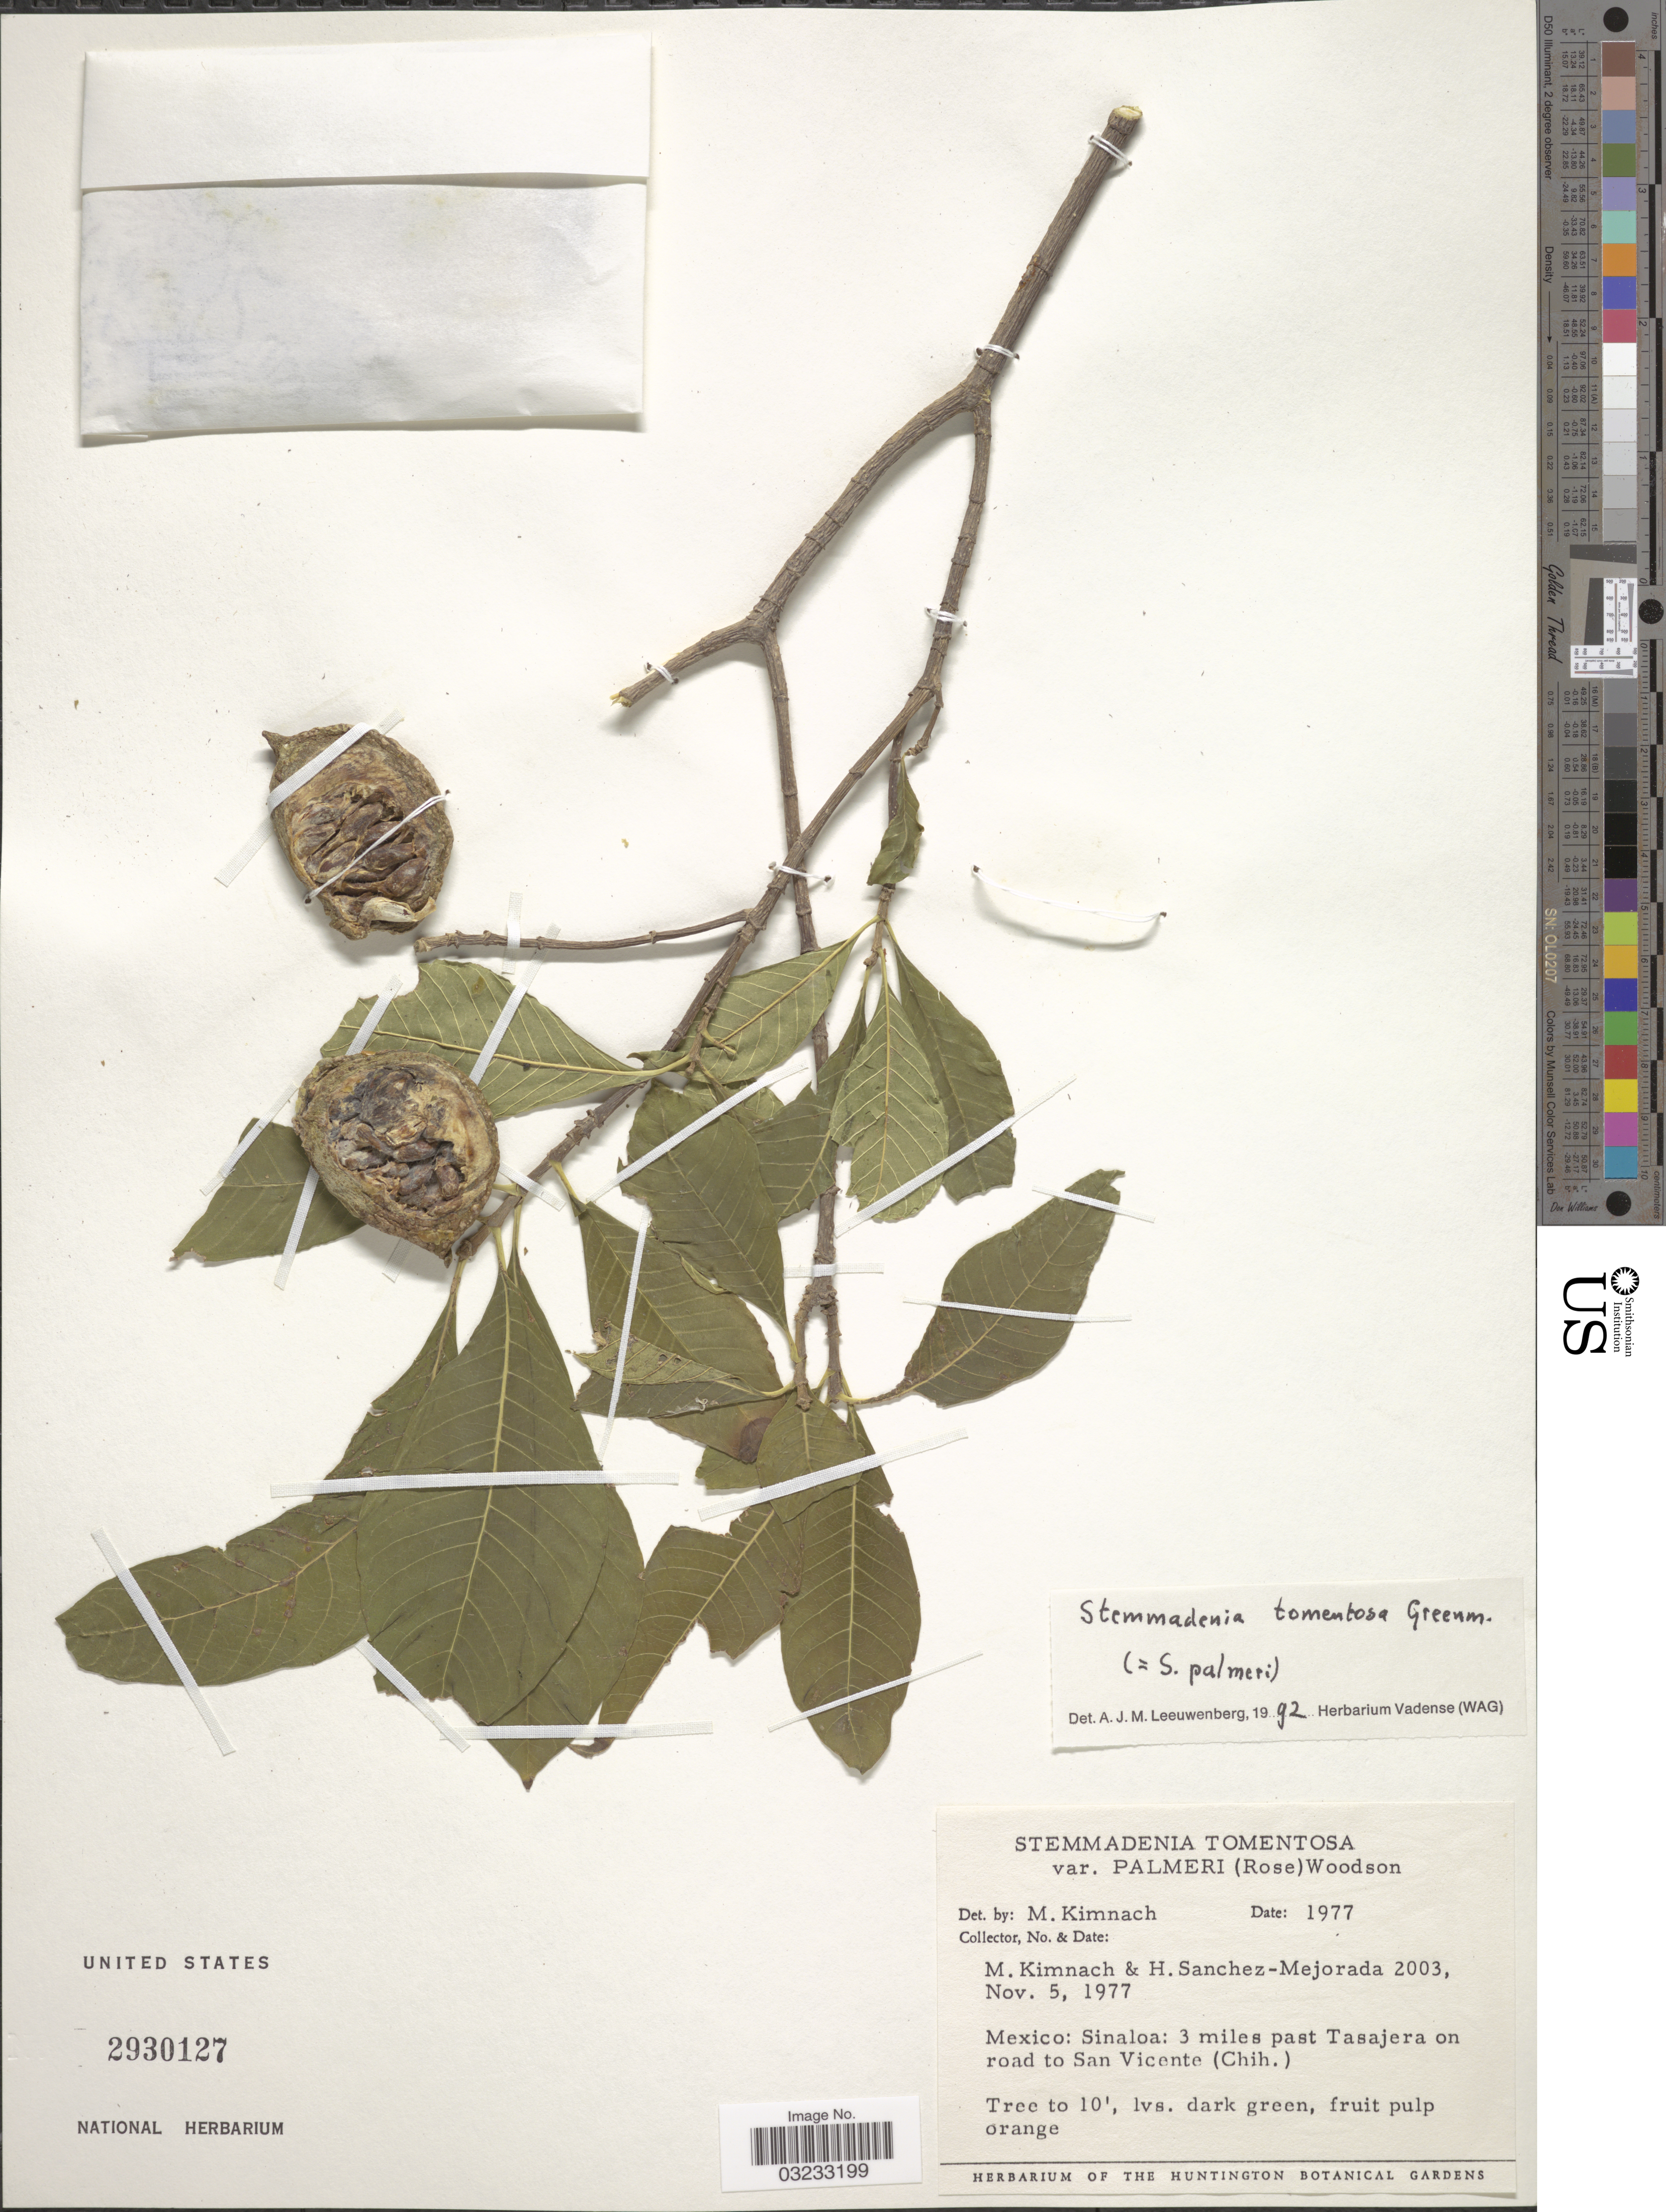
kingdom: Plantae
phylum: Tracheophyta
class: Magnoliopsida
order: Gentianales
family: Apocynaceae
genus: Stemmadenia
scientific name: Stemmadenia tomentosa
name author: Greenm.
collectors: M. W. Kimnach & H. Sánchez-Mejorada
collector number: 2003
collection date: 1977-11-05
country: Mexico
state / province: Sinaloa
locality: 3 miles past Tasajera on San Vicente (Chih.).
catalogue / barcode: US 2930127